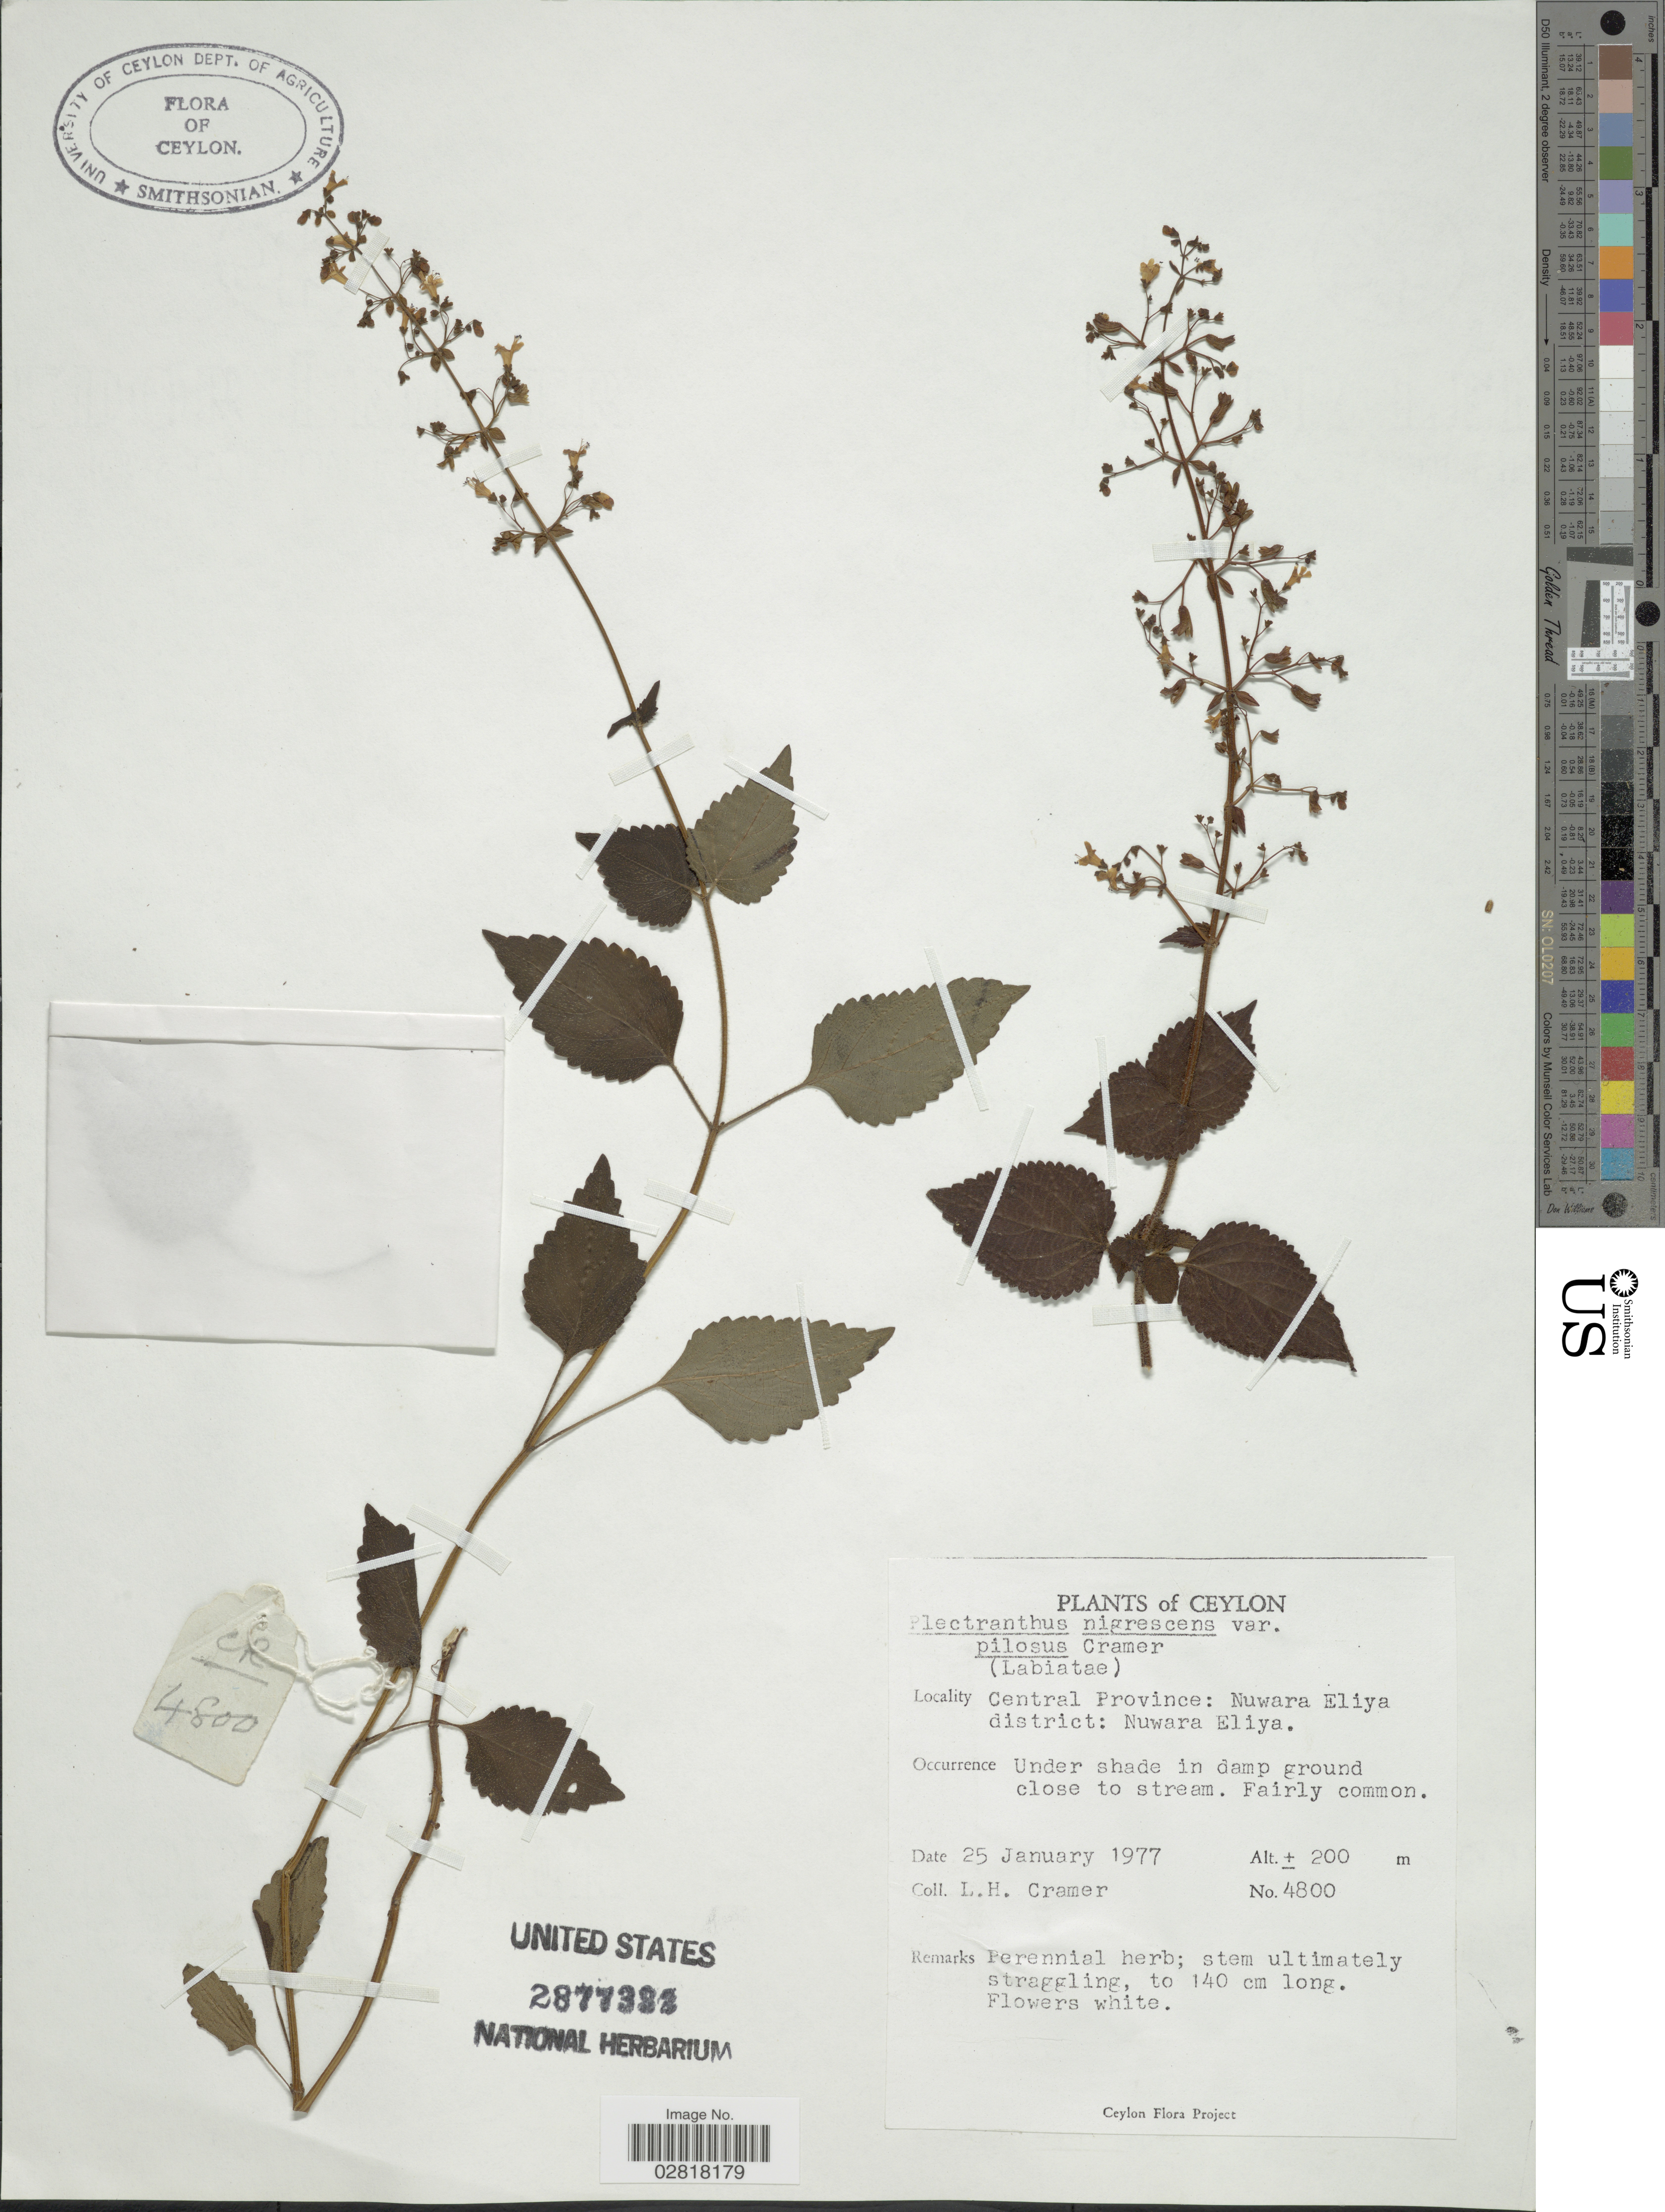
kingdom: Plantae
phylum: Tracheophyta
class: Magnoliopsida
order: Lamiales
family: Lamiaceae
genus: Plectranthus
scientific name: Plectranthus nigrescens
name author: Benth.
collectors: L. H. Cramer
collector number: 4800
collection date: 1977-01-25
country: Sri Lanka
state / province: Central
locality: Ceylon, Nuwara Eliya district: Nuwara Eliya.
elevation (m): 200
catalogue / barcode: US 2877382